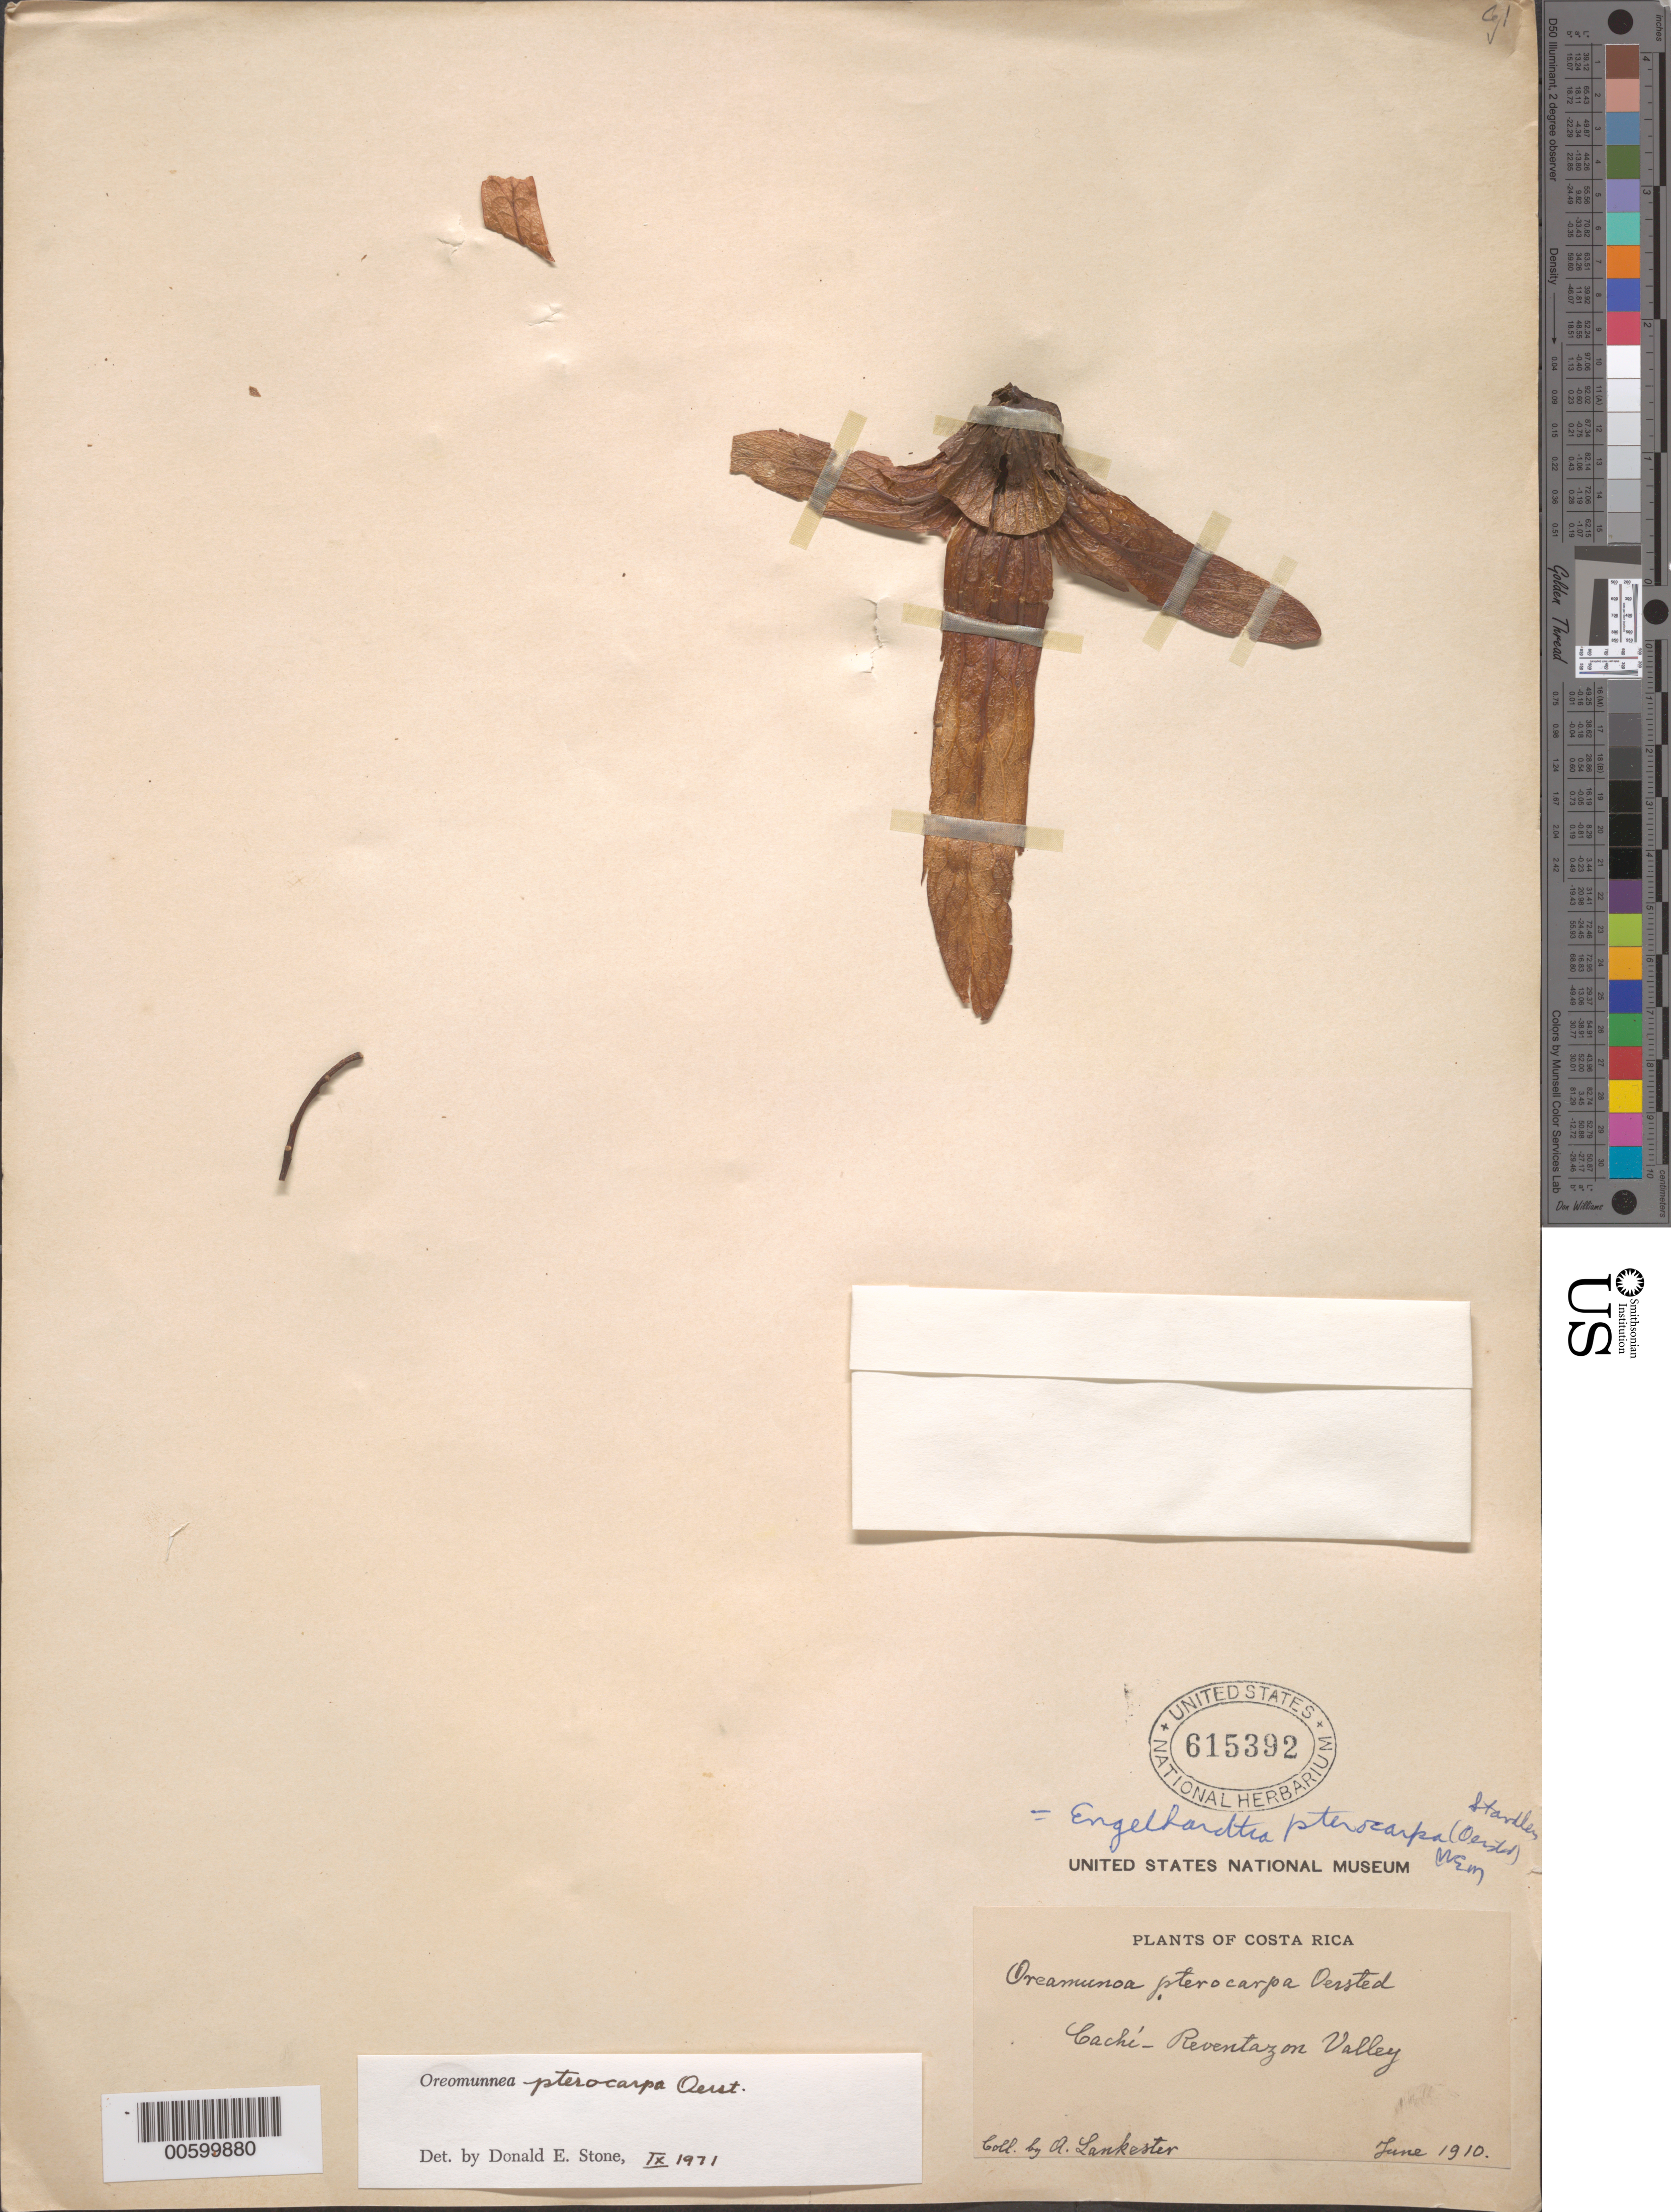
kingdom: Plantae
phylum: Tracheophyta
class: Magnoliopsida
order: Fagales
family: Juglandaceae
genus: Oreomunnea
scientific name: Oreomunnea pterocarpa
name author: Oerst.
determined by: Stone, D. E.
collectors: A. Lankester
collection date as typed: Jun 1910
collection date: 1910-06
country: Costa Rica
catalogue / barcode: US 615392